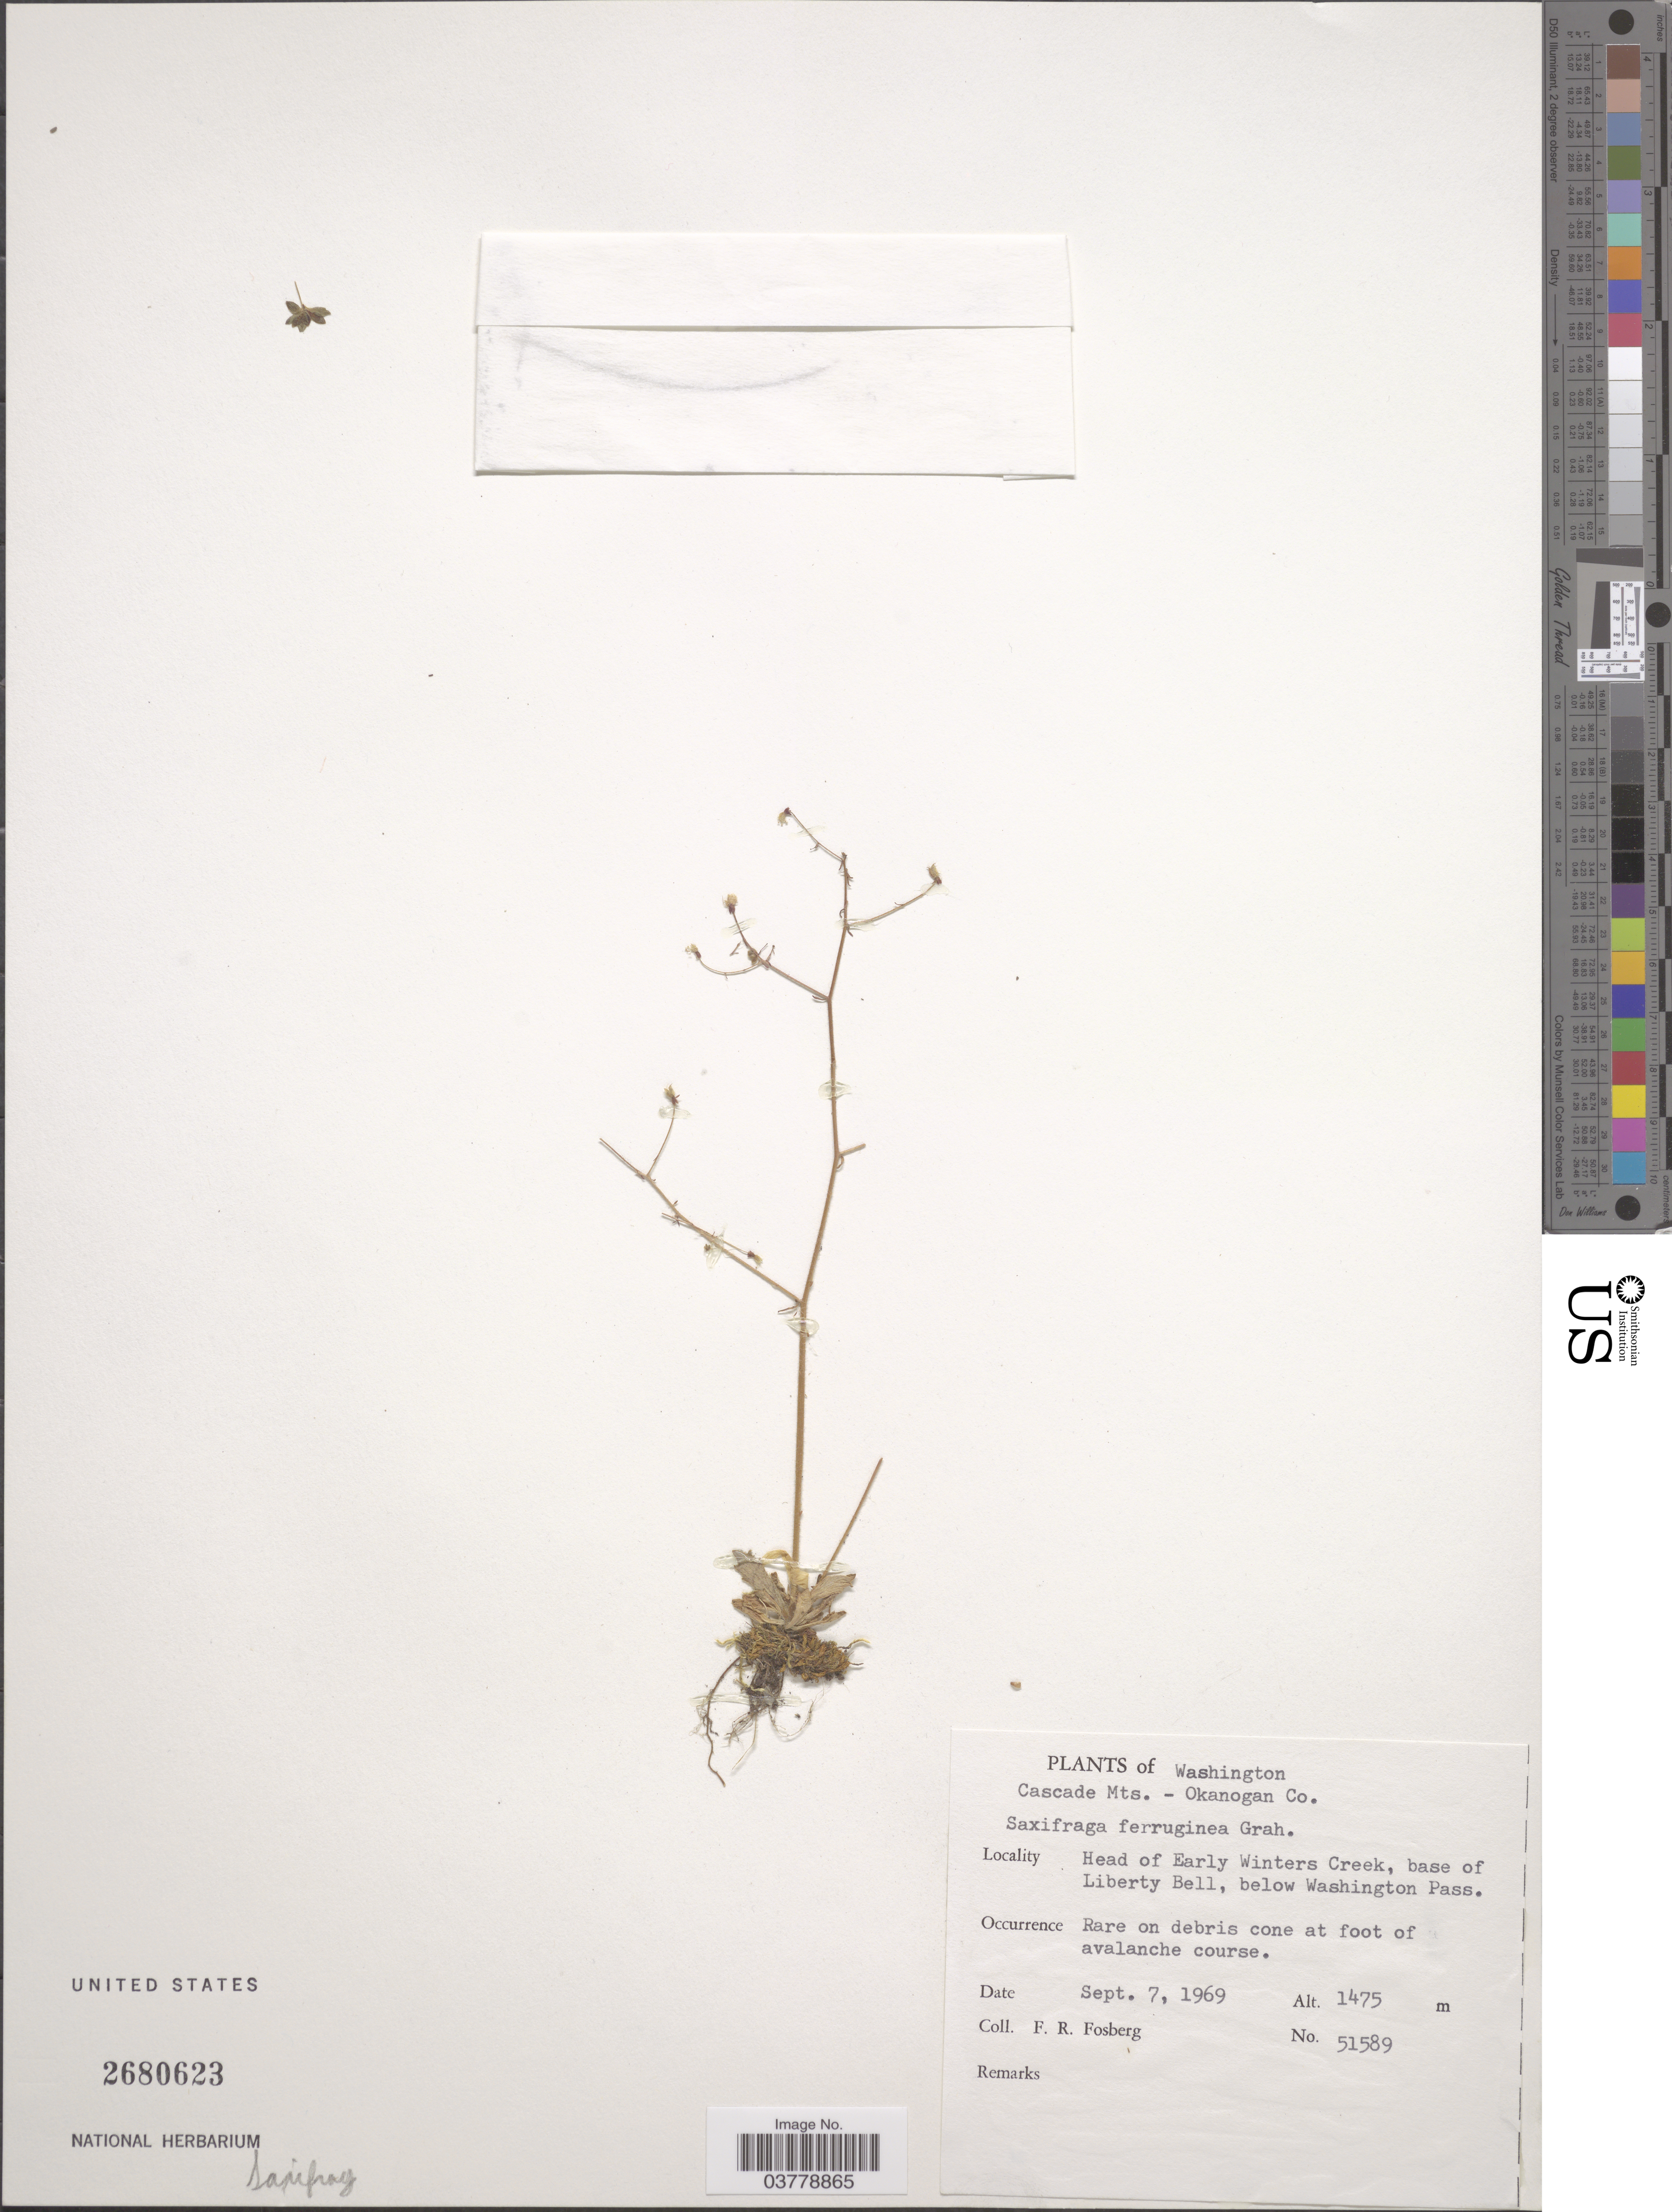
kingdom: Plantae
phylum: Tracheophyta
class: Magnoliopsida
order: Saxifragales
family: Saxifragaceae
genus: Micranthes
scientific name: Micranthes ferruginea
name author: (Graham) Brouillet & Gornall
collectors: F. R. Fosberg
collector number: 51589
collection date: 1969-09-07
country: United States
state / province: Washington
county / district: Okanogan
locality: Cascade Mts. - Okanogan Co. Head of Early Winters Creek, base of Liberty Bell, below Washington Pass. At foot of avalanche course.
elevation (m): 1475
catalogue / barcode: US 2680623